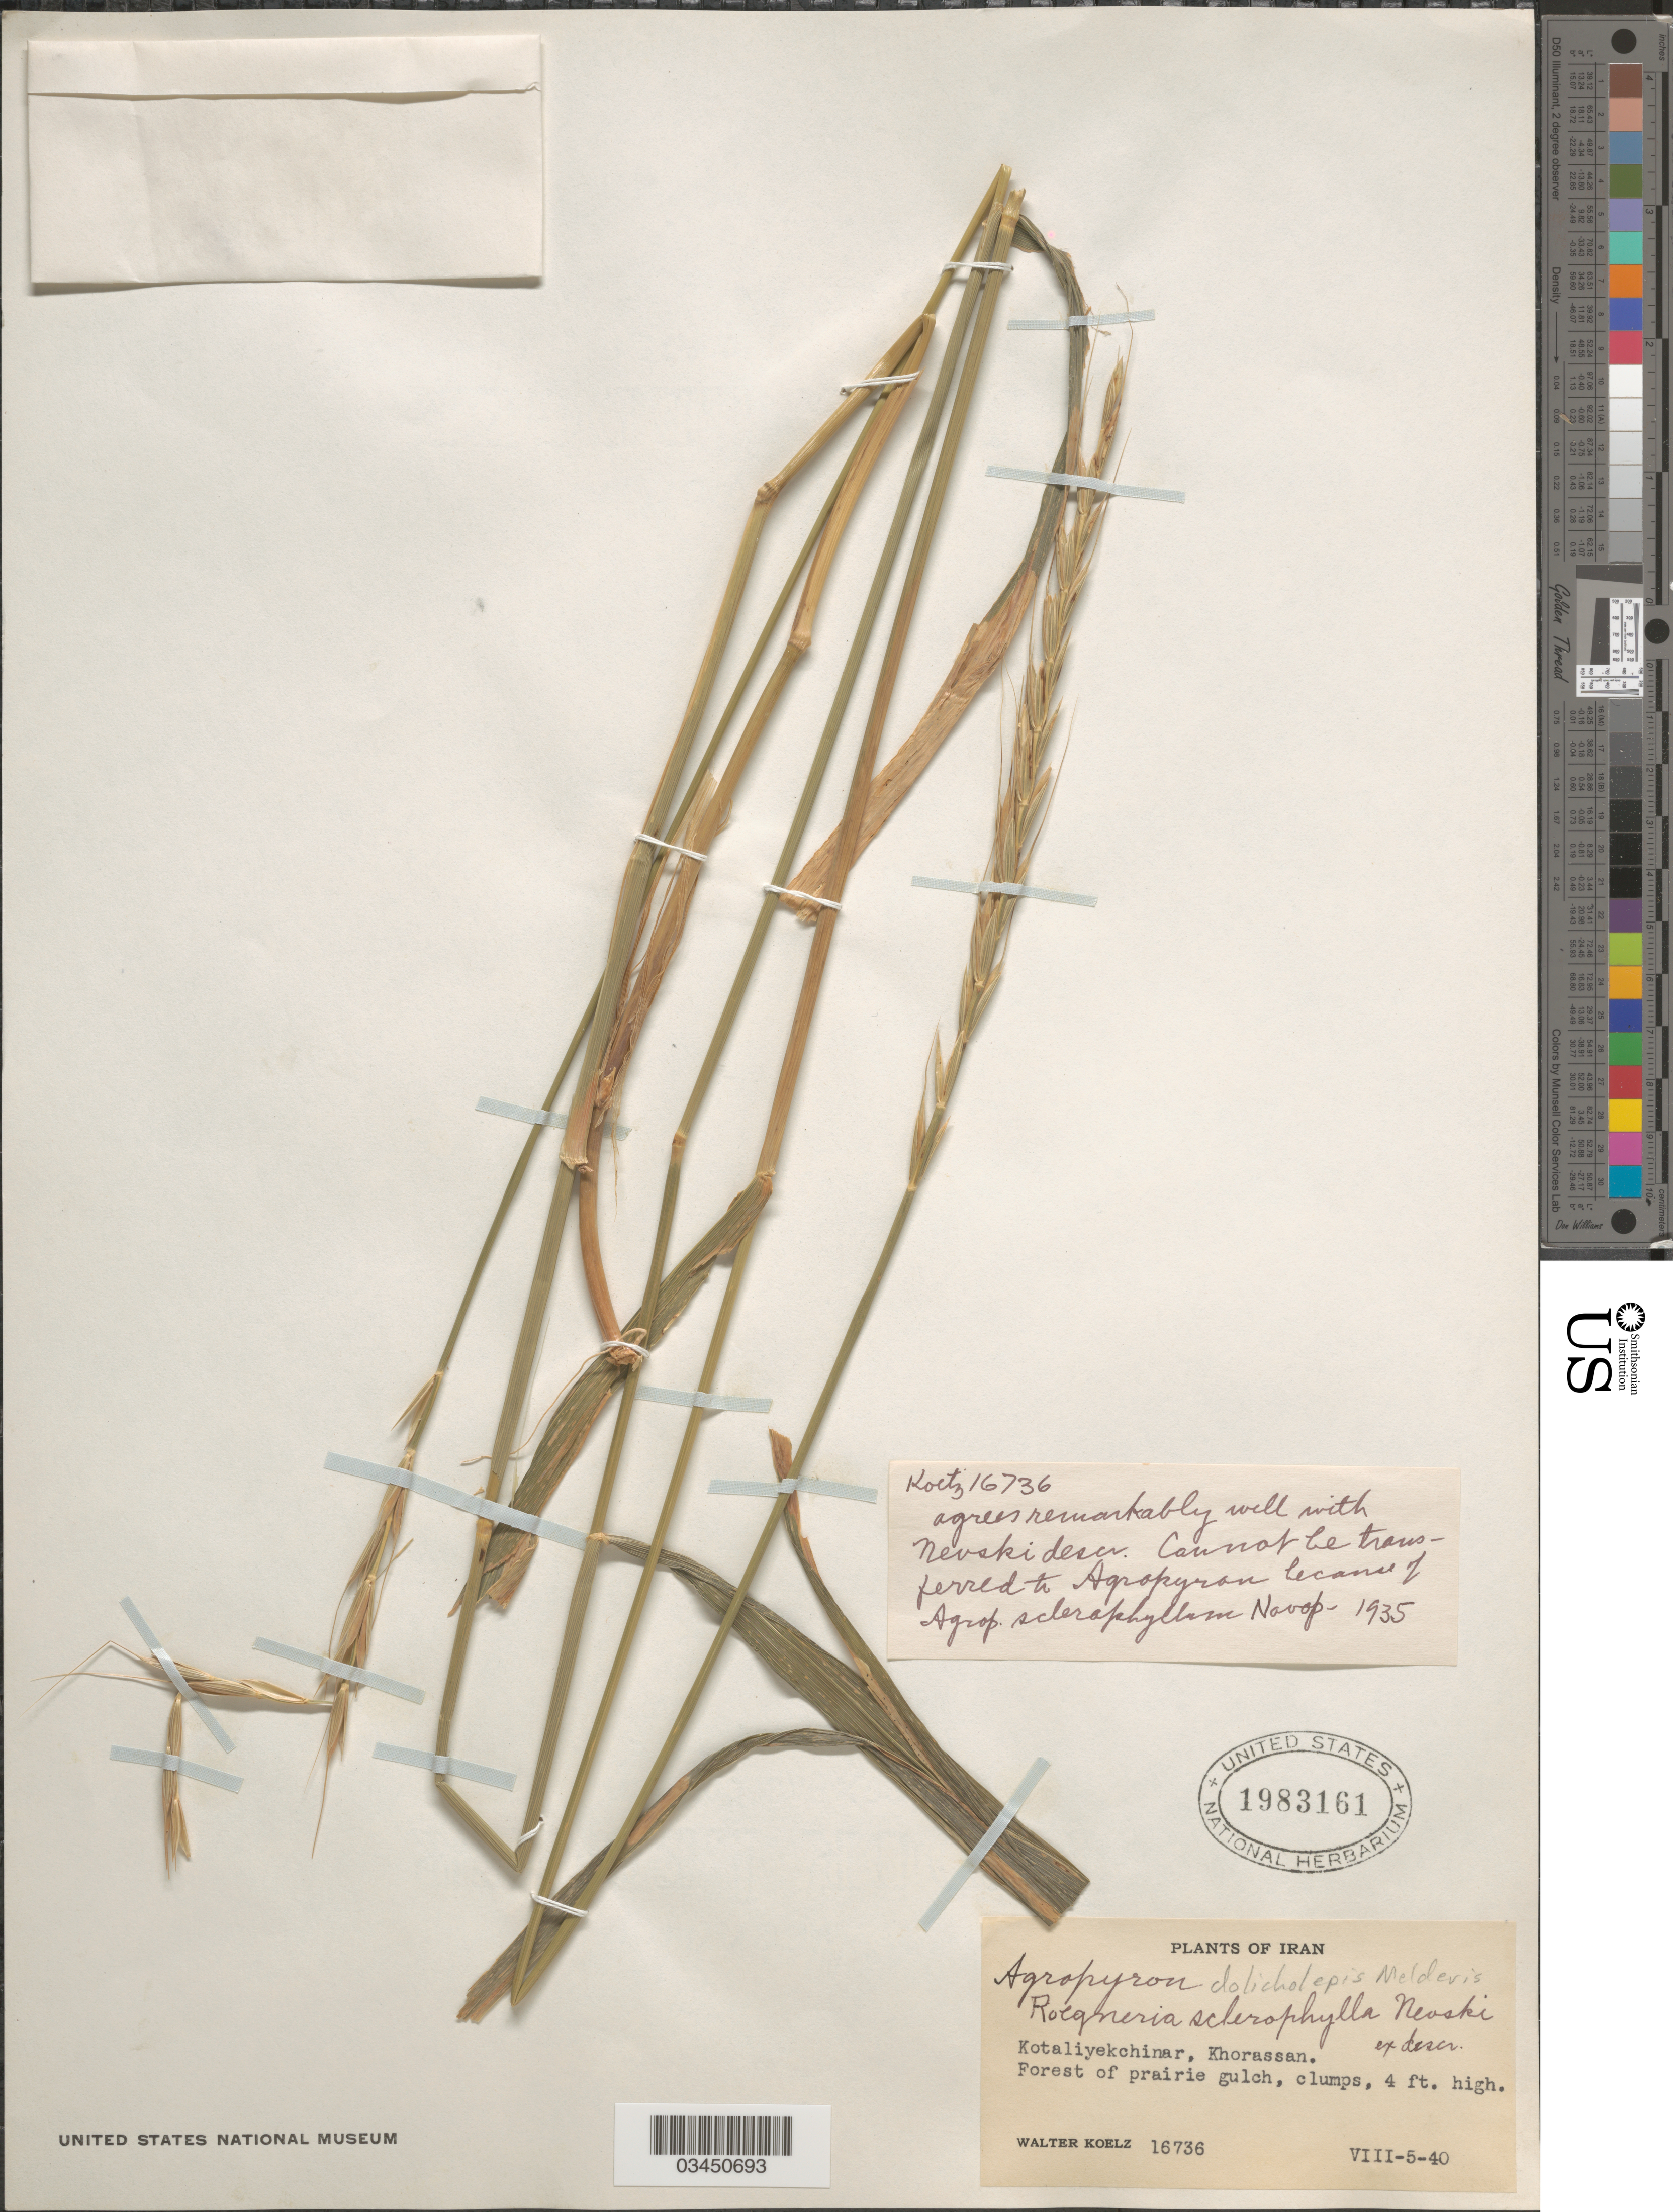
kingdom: Plantae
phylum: Tracheophyta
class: Liliopsida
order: Poales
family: Poaceae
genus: Elymus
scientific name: Elymus sclerophyllus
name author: (Nevski) Tzvelev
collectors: W. N. Koelz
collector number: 16736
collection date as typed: Transcribed d/m/y: 5/8/40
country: Iran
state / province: Khorasan [obsolete]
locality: Kotaliyekchinar, Khorassan. Forest of prairie gulch.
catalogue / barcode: US 1983161